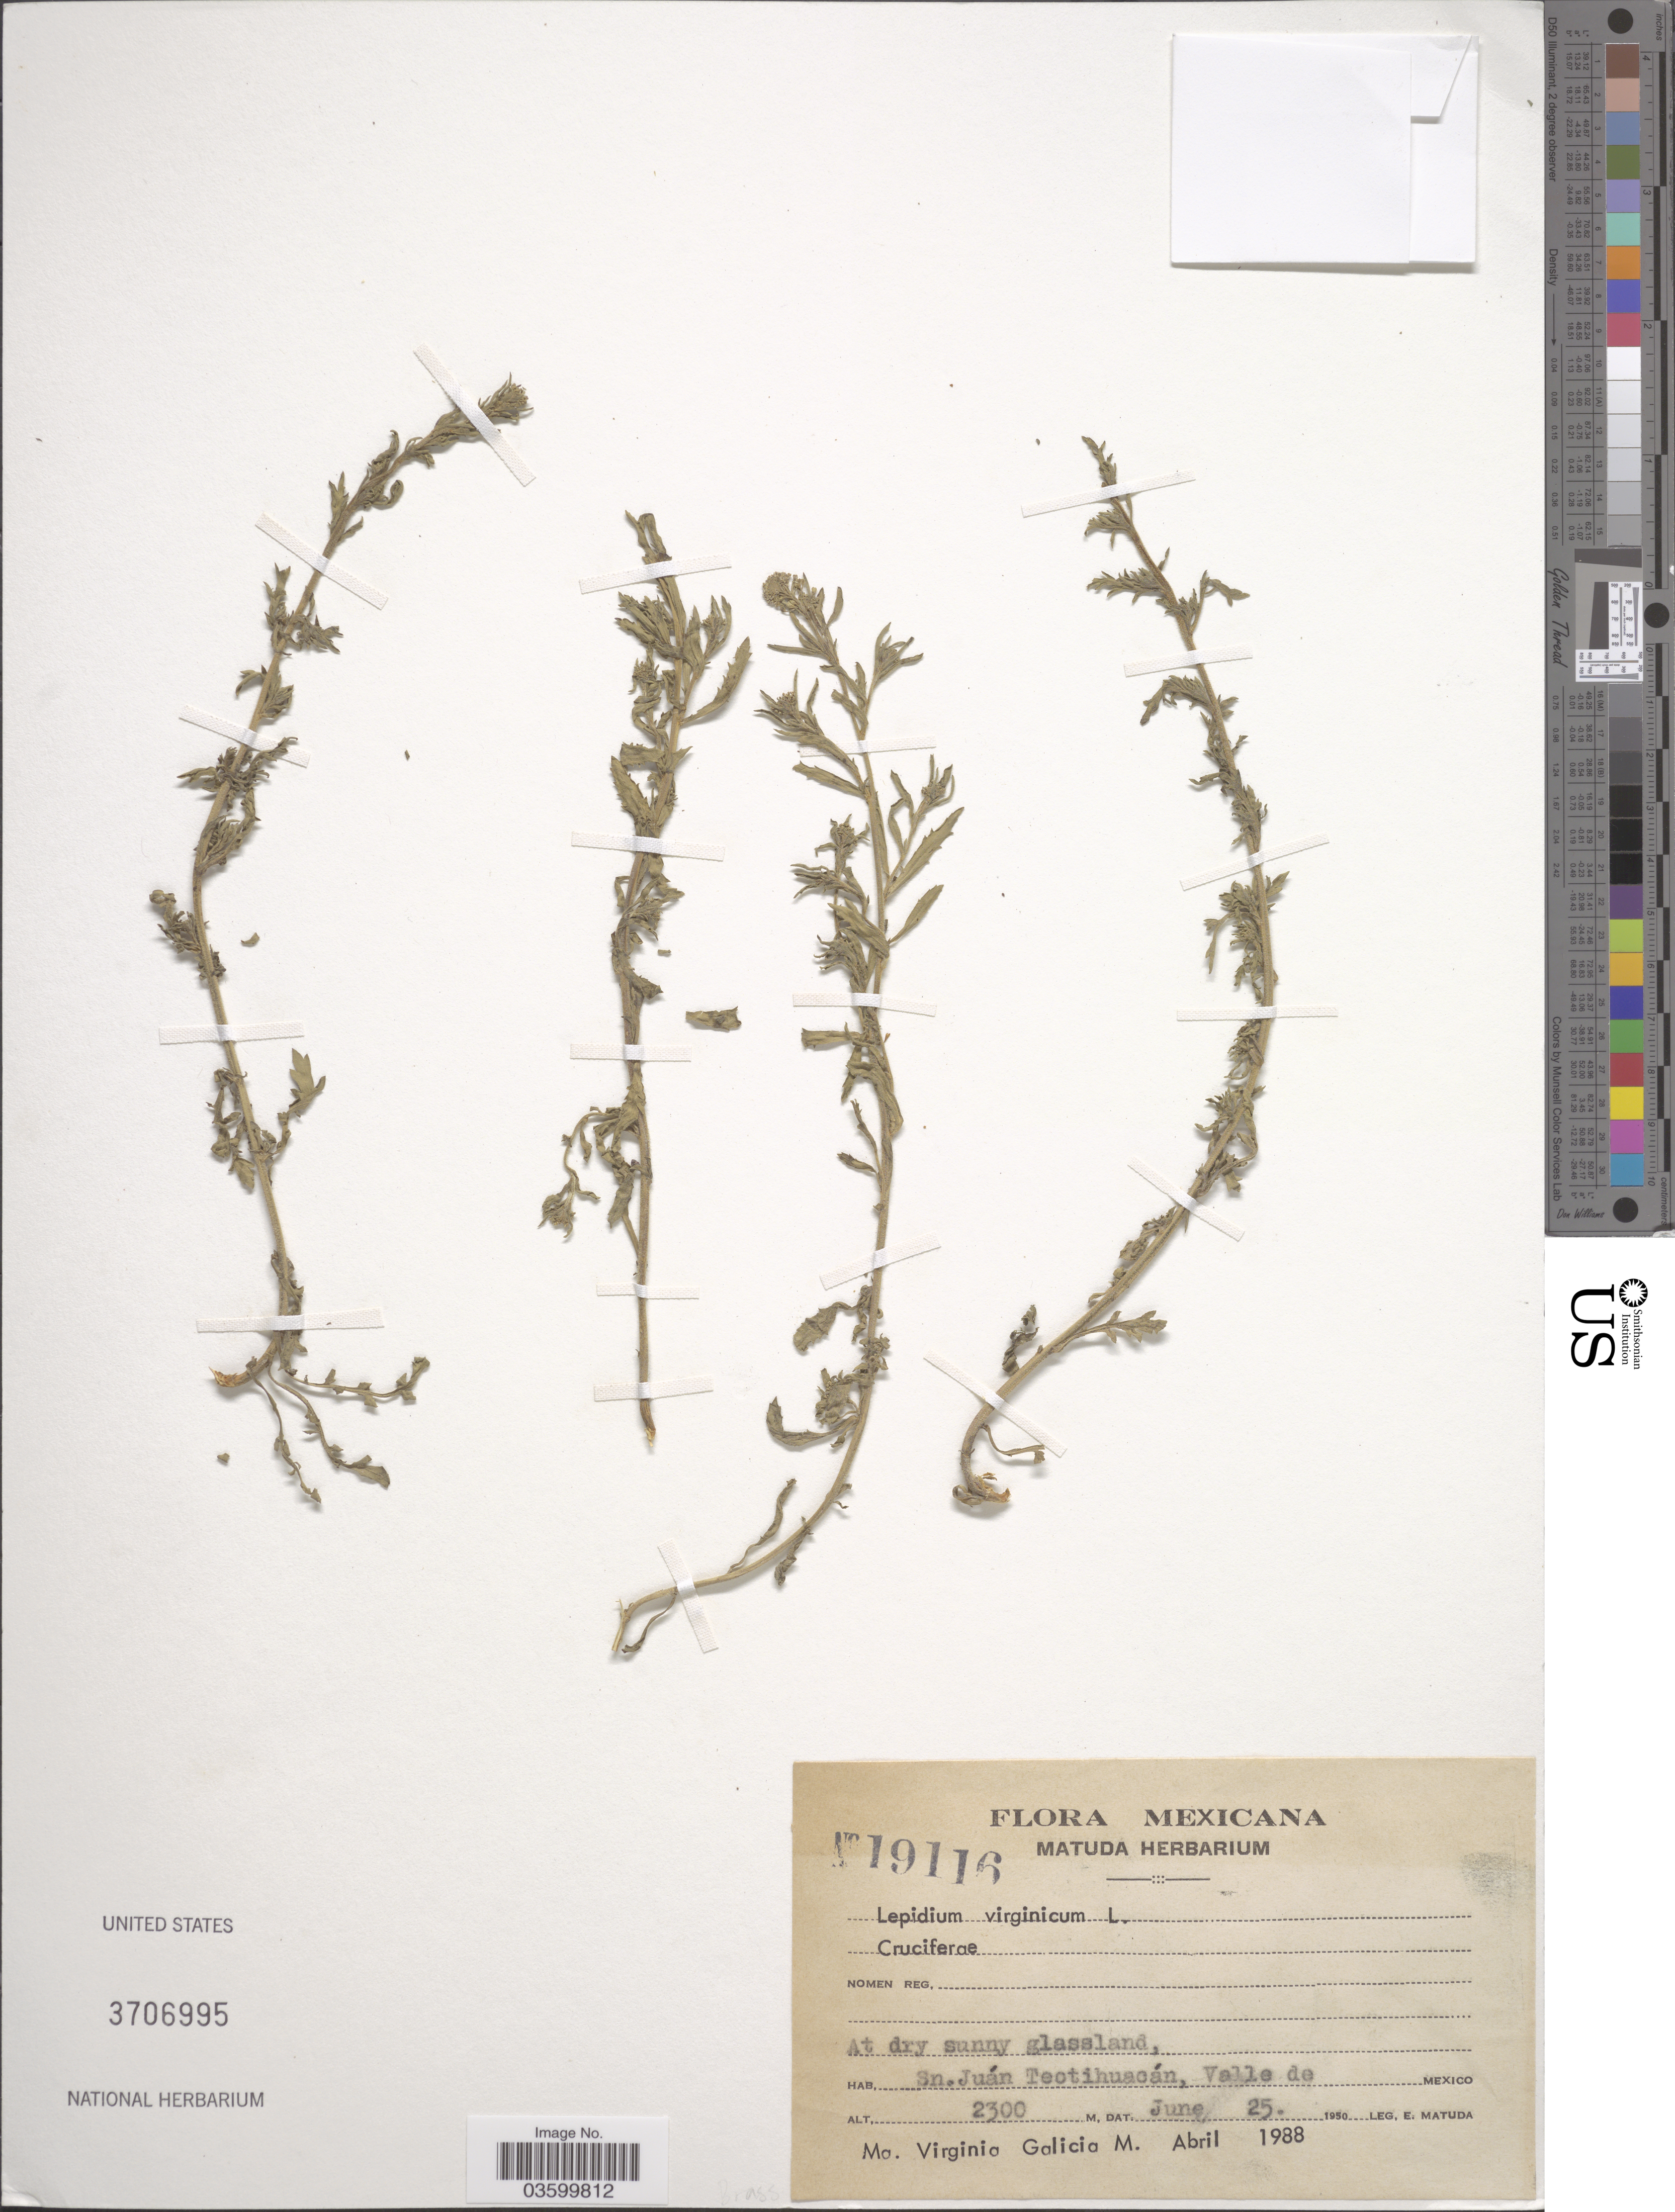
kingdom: Plantae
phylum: Tracheophyta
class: Magnoliopsida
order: Brassicales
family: Brassicaceae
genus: Lepidium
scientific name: Lepidium virginicum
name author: L.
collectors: E. Matuda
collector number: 19116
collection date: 1950-06-25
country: Mexico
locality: Sn. Juán Teotihuacán, Valle de Mexico.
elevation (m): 2300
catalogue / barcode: US 3706995